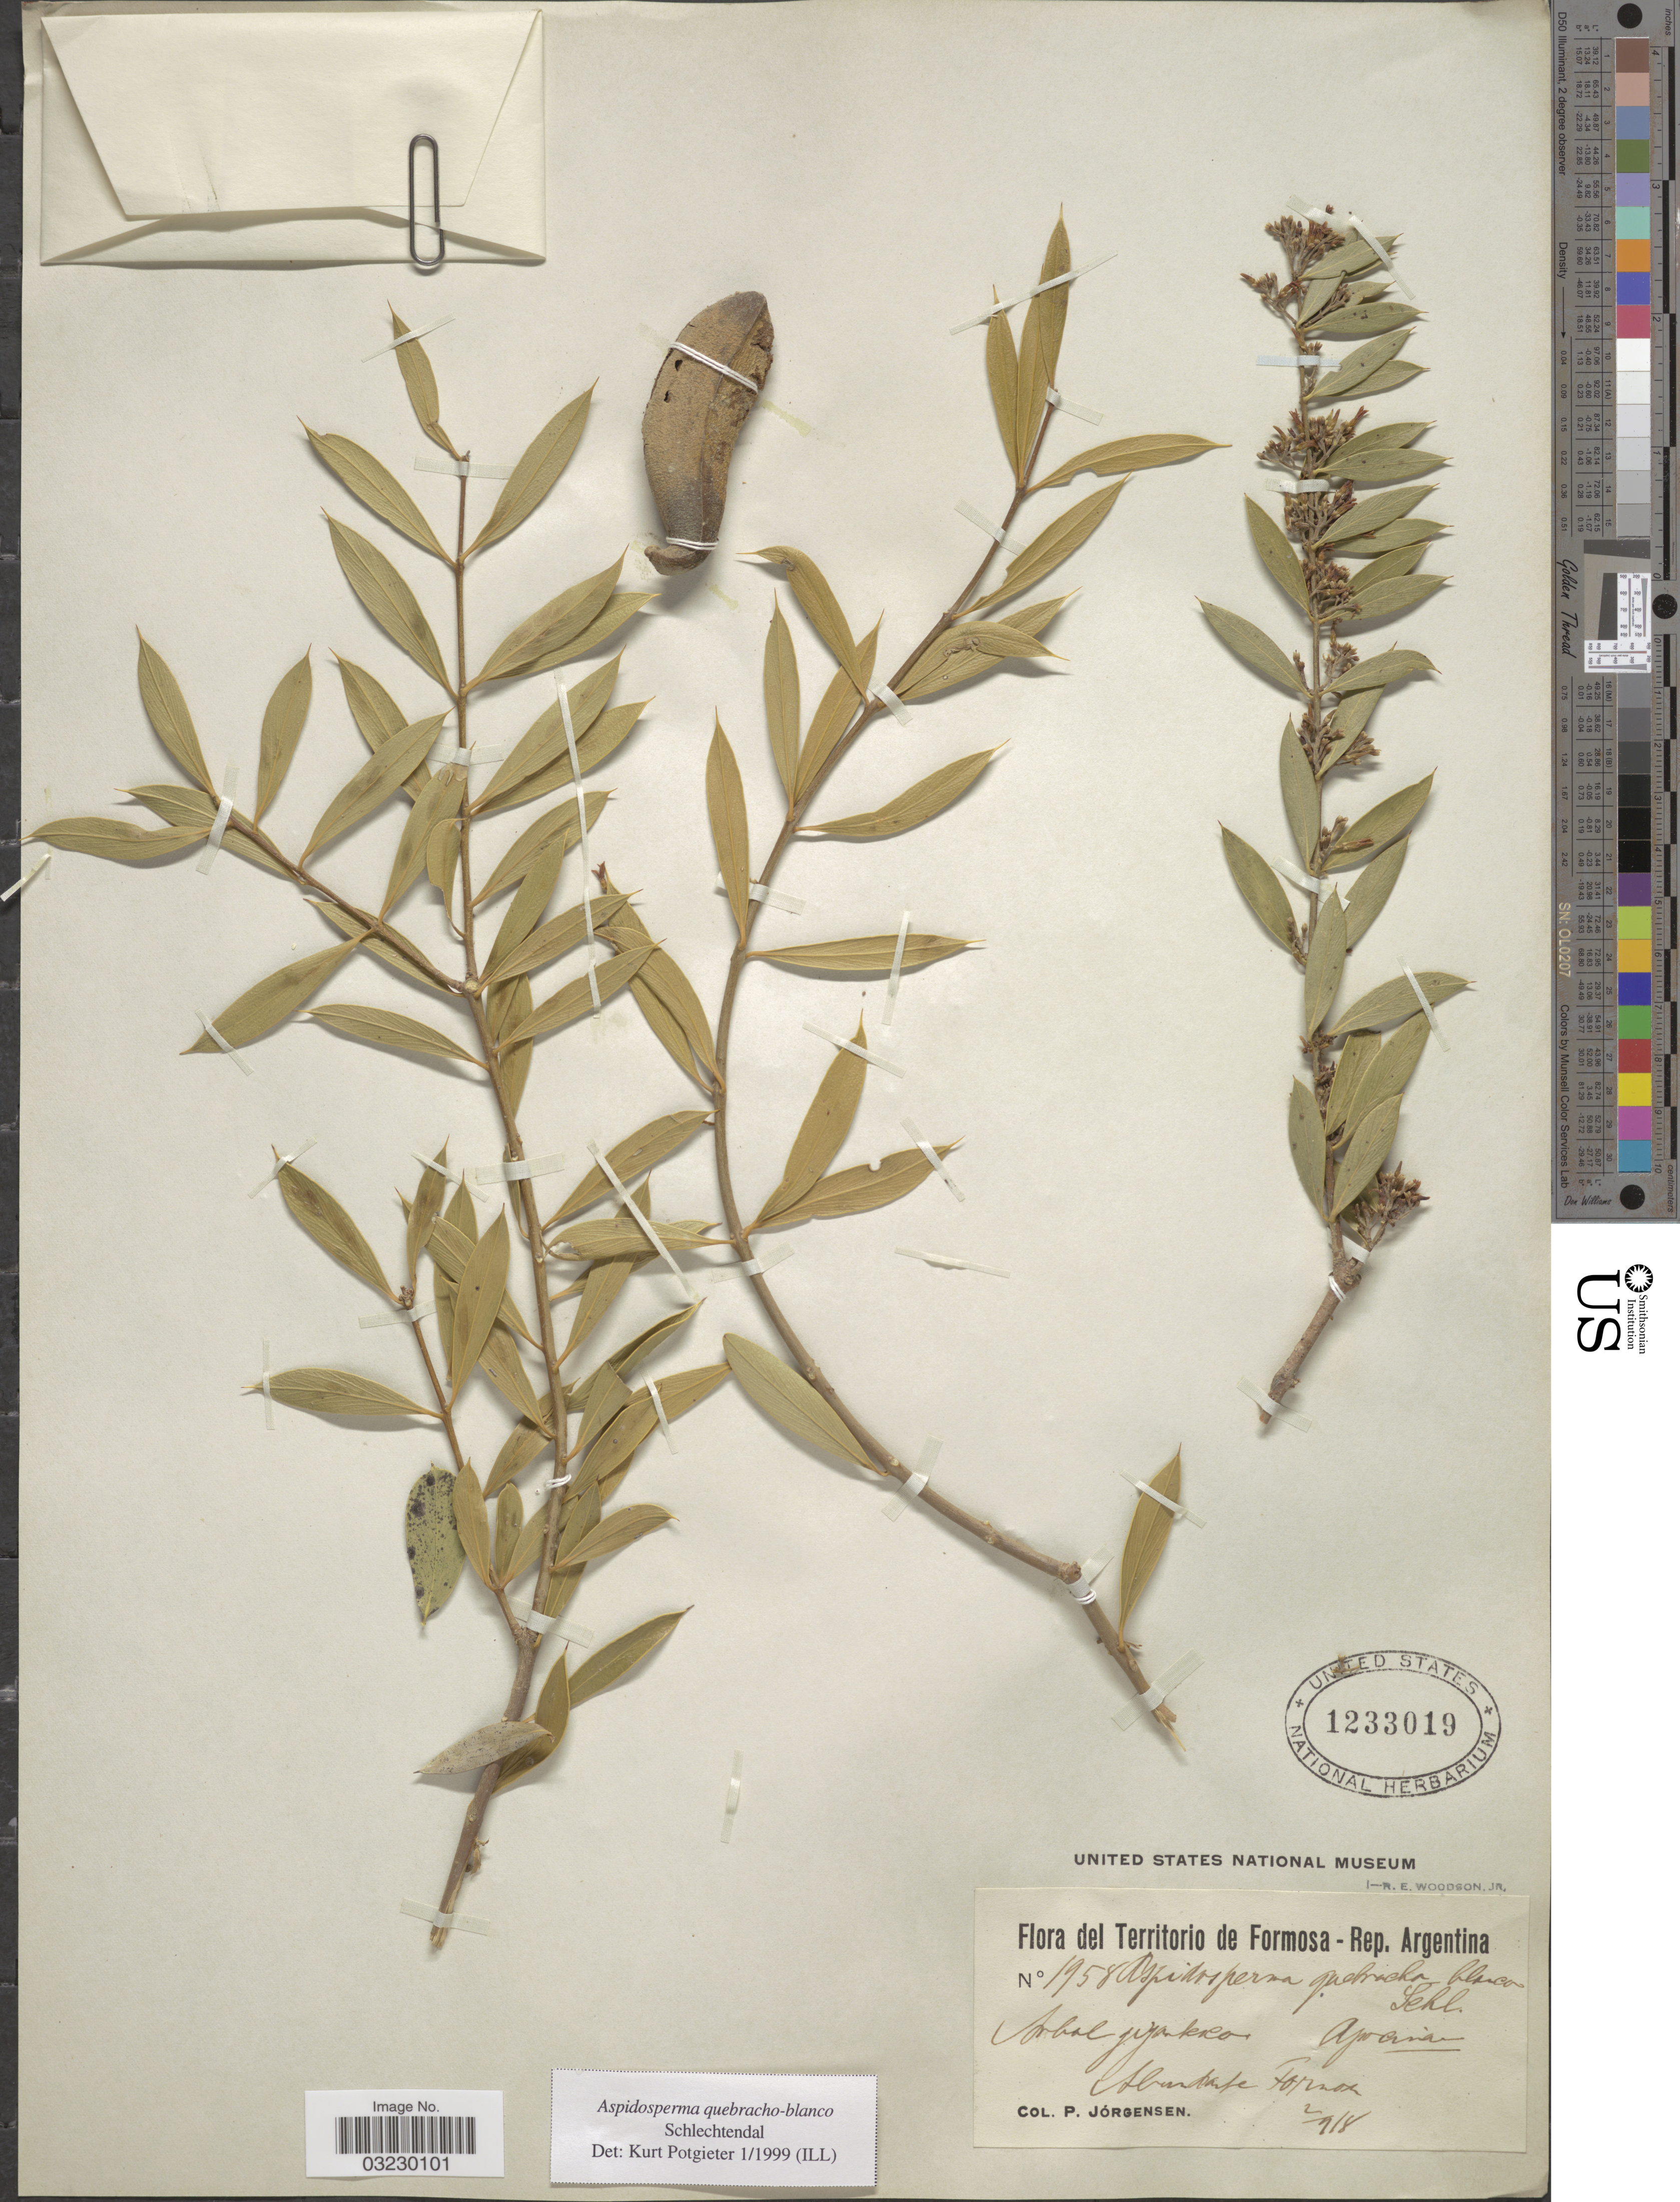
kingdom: Plantae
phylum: Tracheophyta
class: Magnoliopsida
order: Gentianales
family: Apocynaceae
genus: Aspidosperma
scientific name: Aspidosperma quebracho-blanco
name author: Schltdl.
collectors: P. Jörgensen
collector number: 1958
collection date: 1918-02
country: Argentina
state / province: Formosa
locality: Rep. Argentina. Formosa.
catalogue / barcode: US 1233019